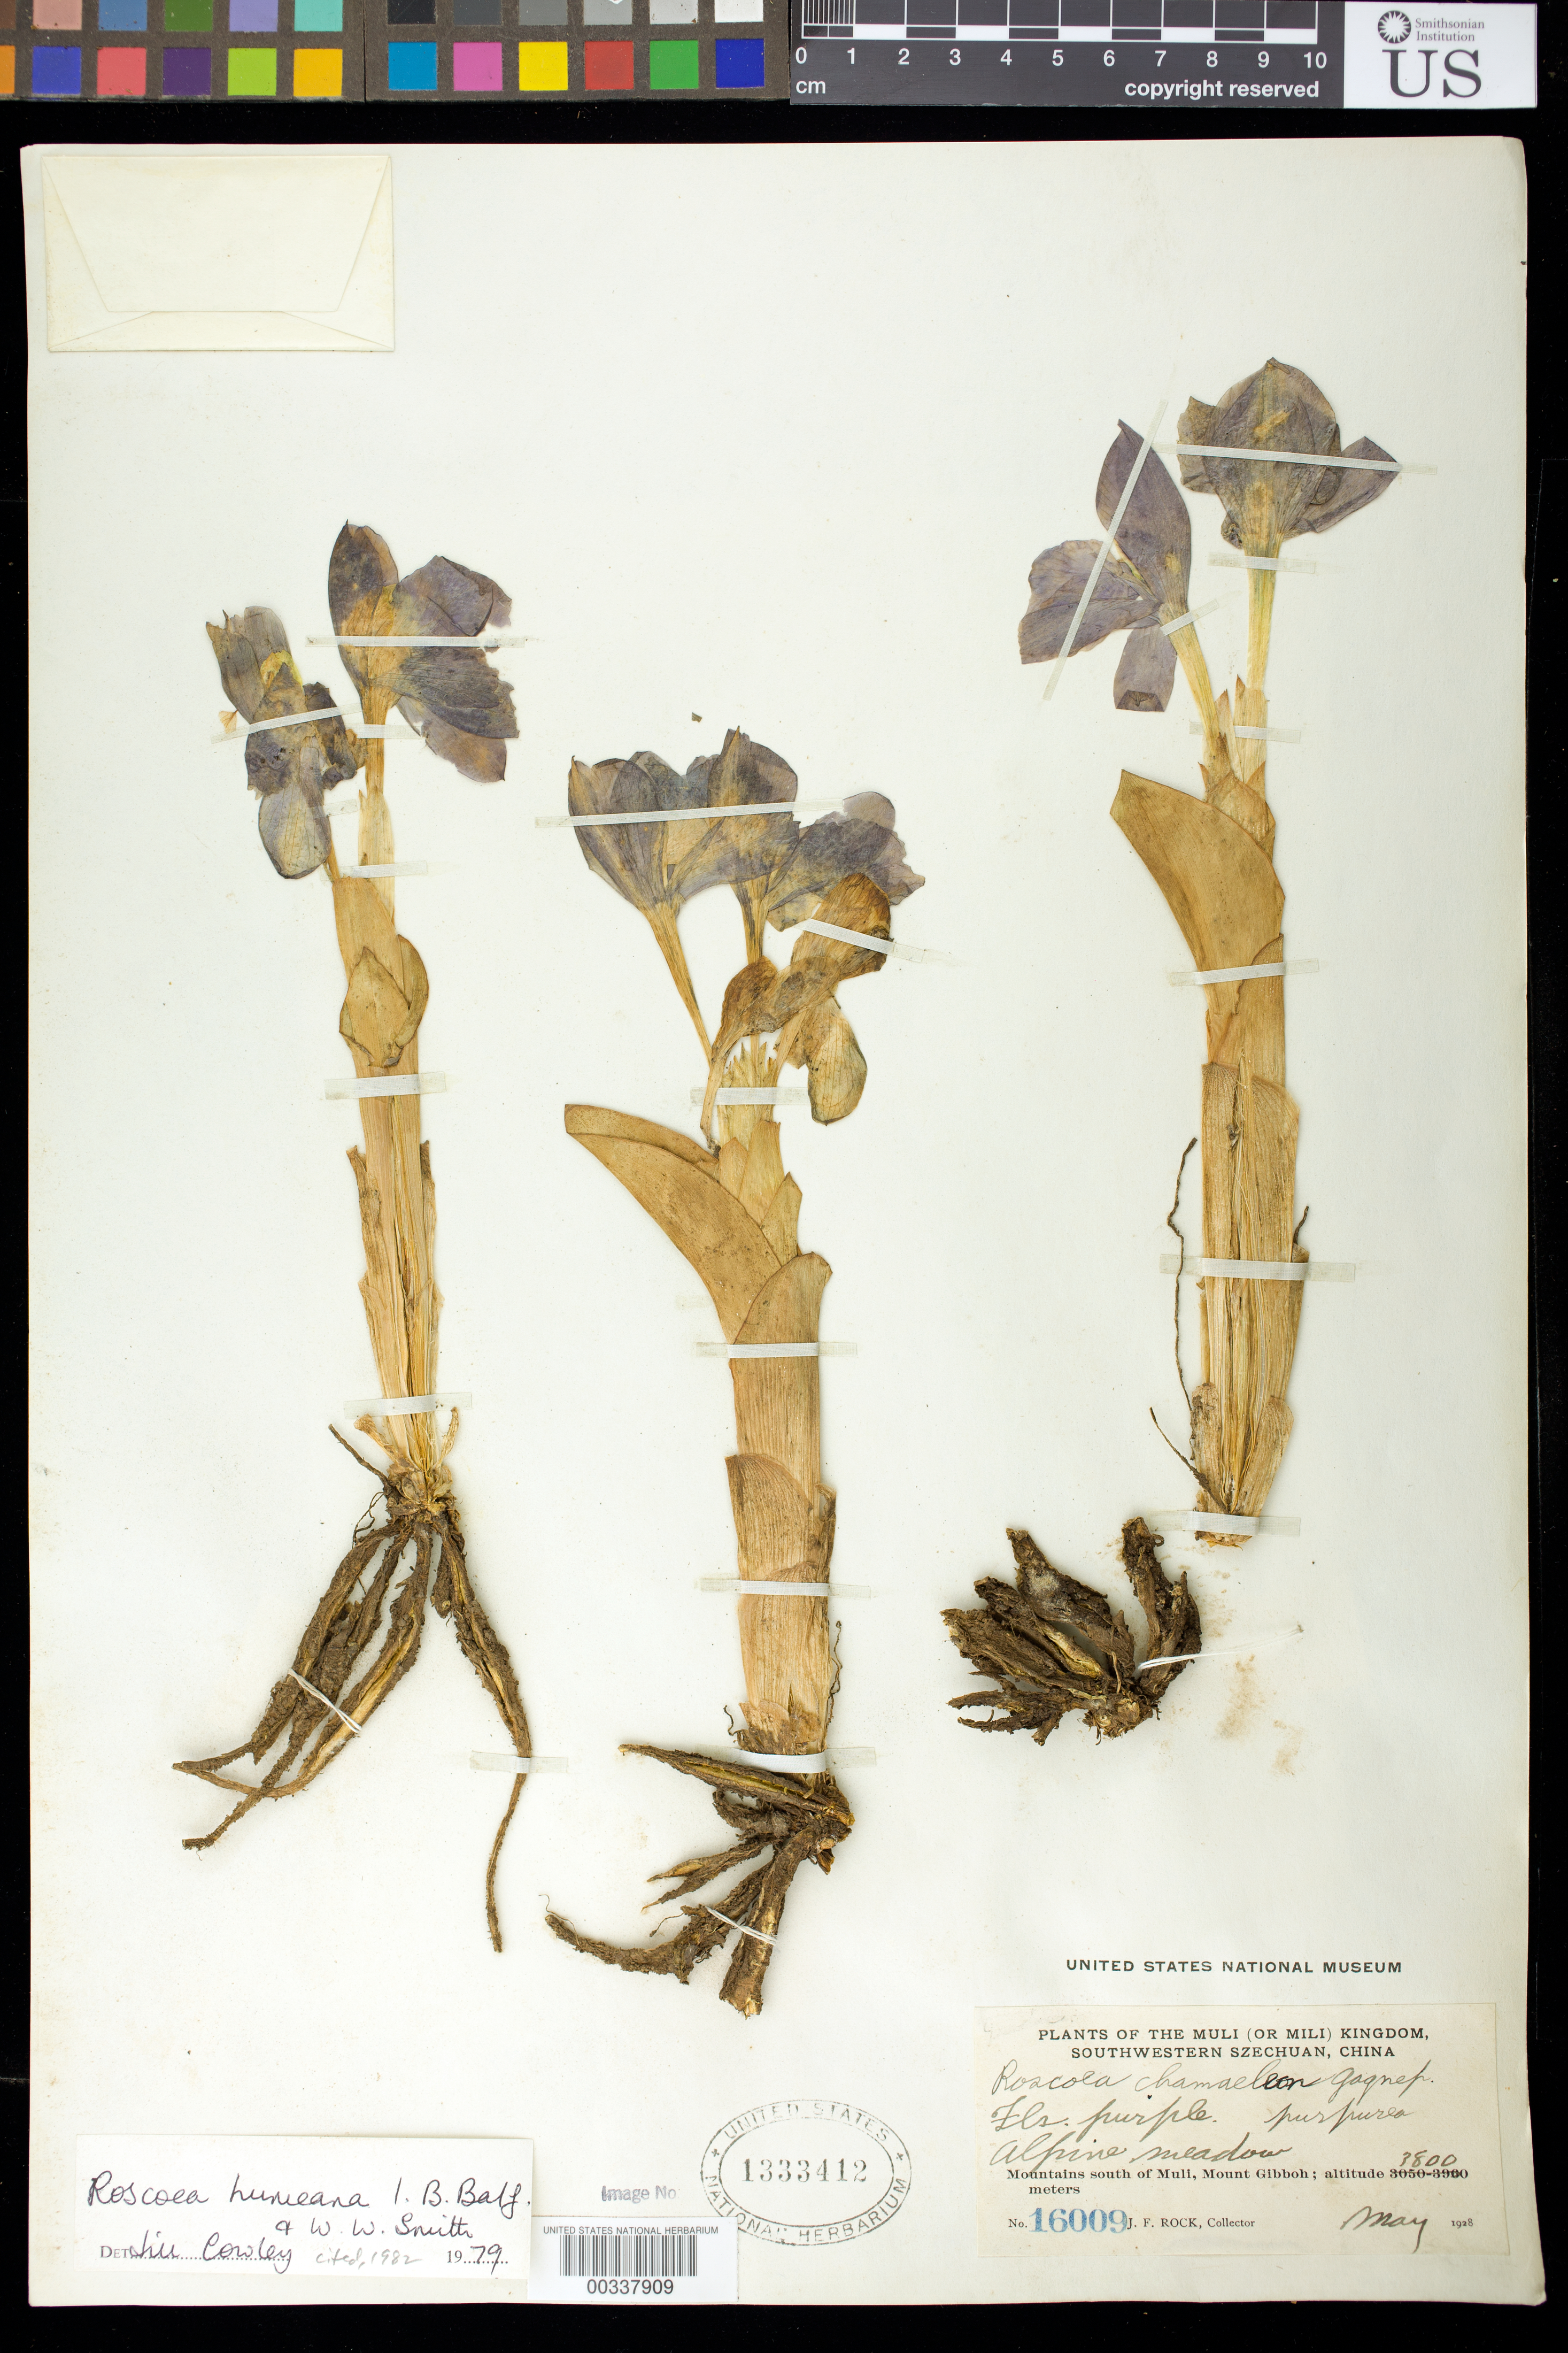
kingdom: Plantae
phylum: Tracheophyta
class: Liliopsida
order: Zingiberales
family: Zingiberaceae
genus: Roscoea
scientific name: Roscoea humeana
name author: Balf. f. & W.W. Sm.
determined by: Cowley, J.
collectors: J. F. Rock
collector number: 16009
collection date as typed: May 1928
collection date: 1928-05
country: China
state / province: Sichuan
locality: Plants of the muli (or mili) kingdom, southwestern szechuan, mountains s of muli, mount gibboh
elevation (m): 3800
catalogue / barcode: US 1333412